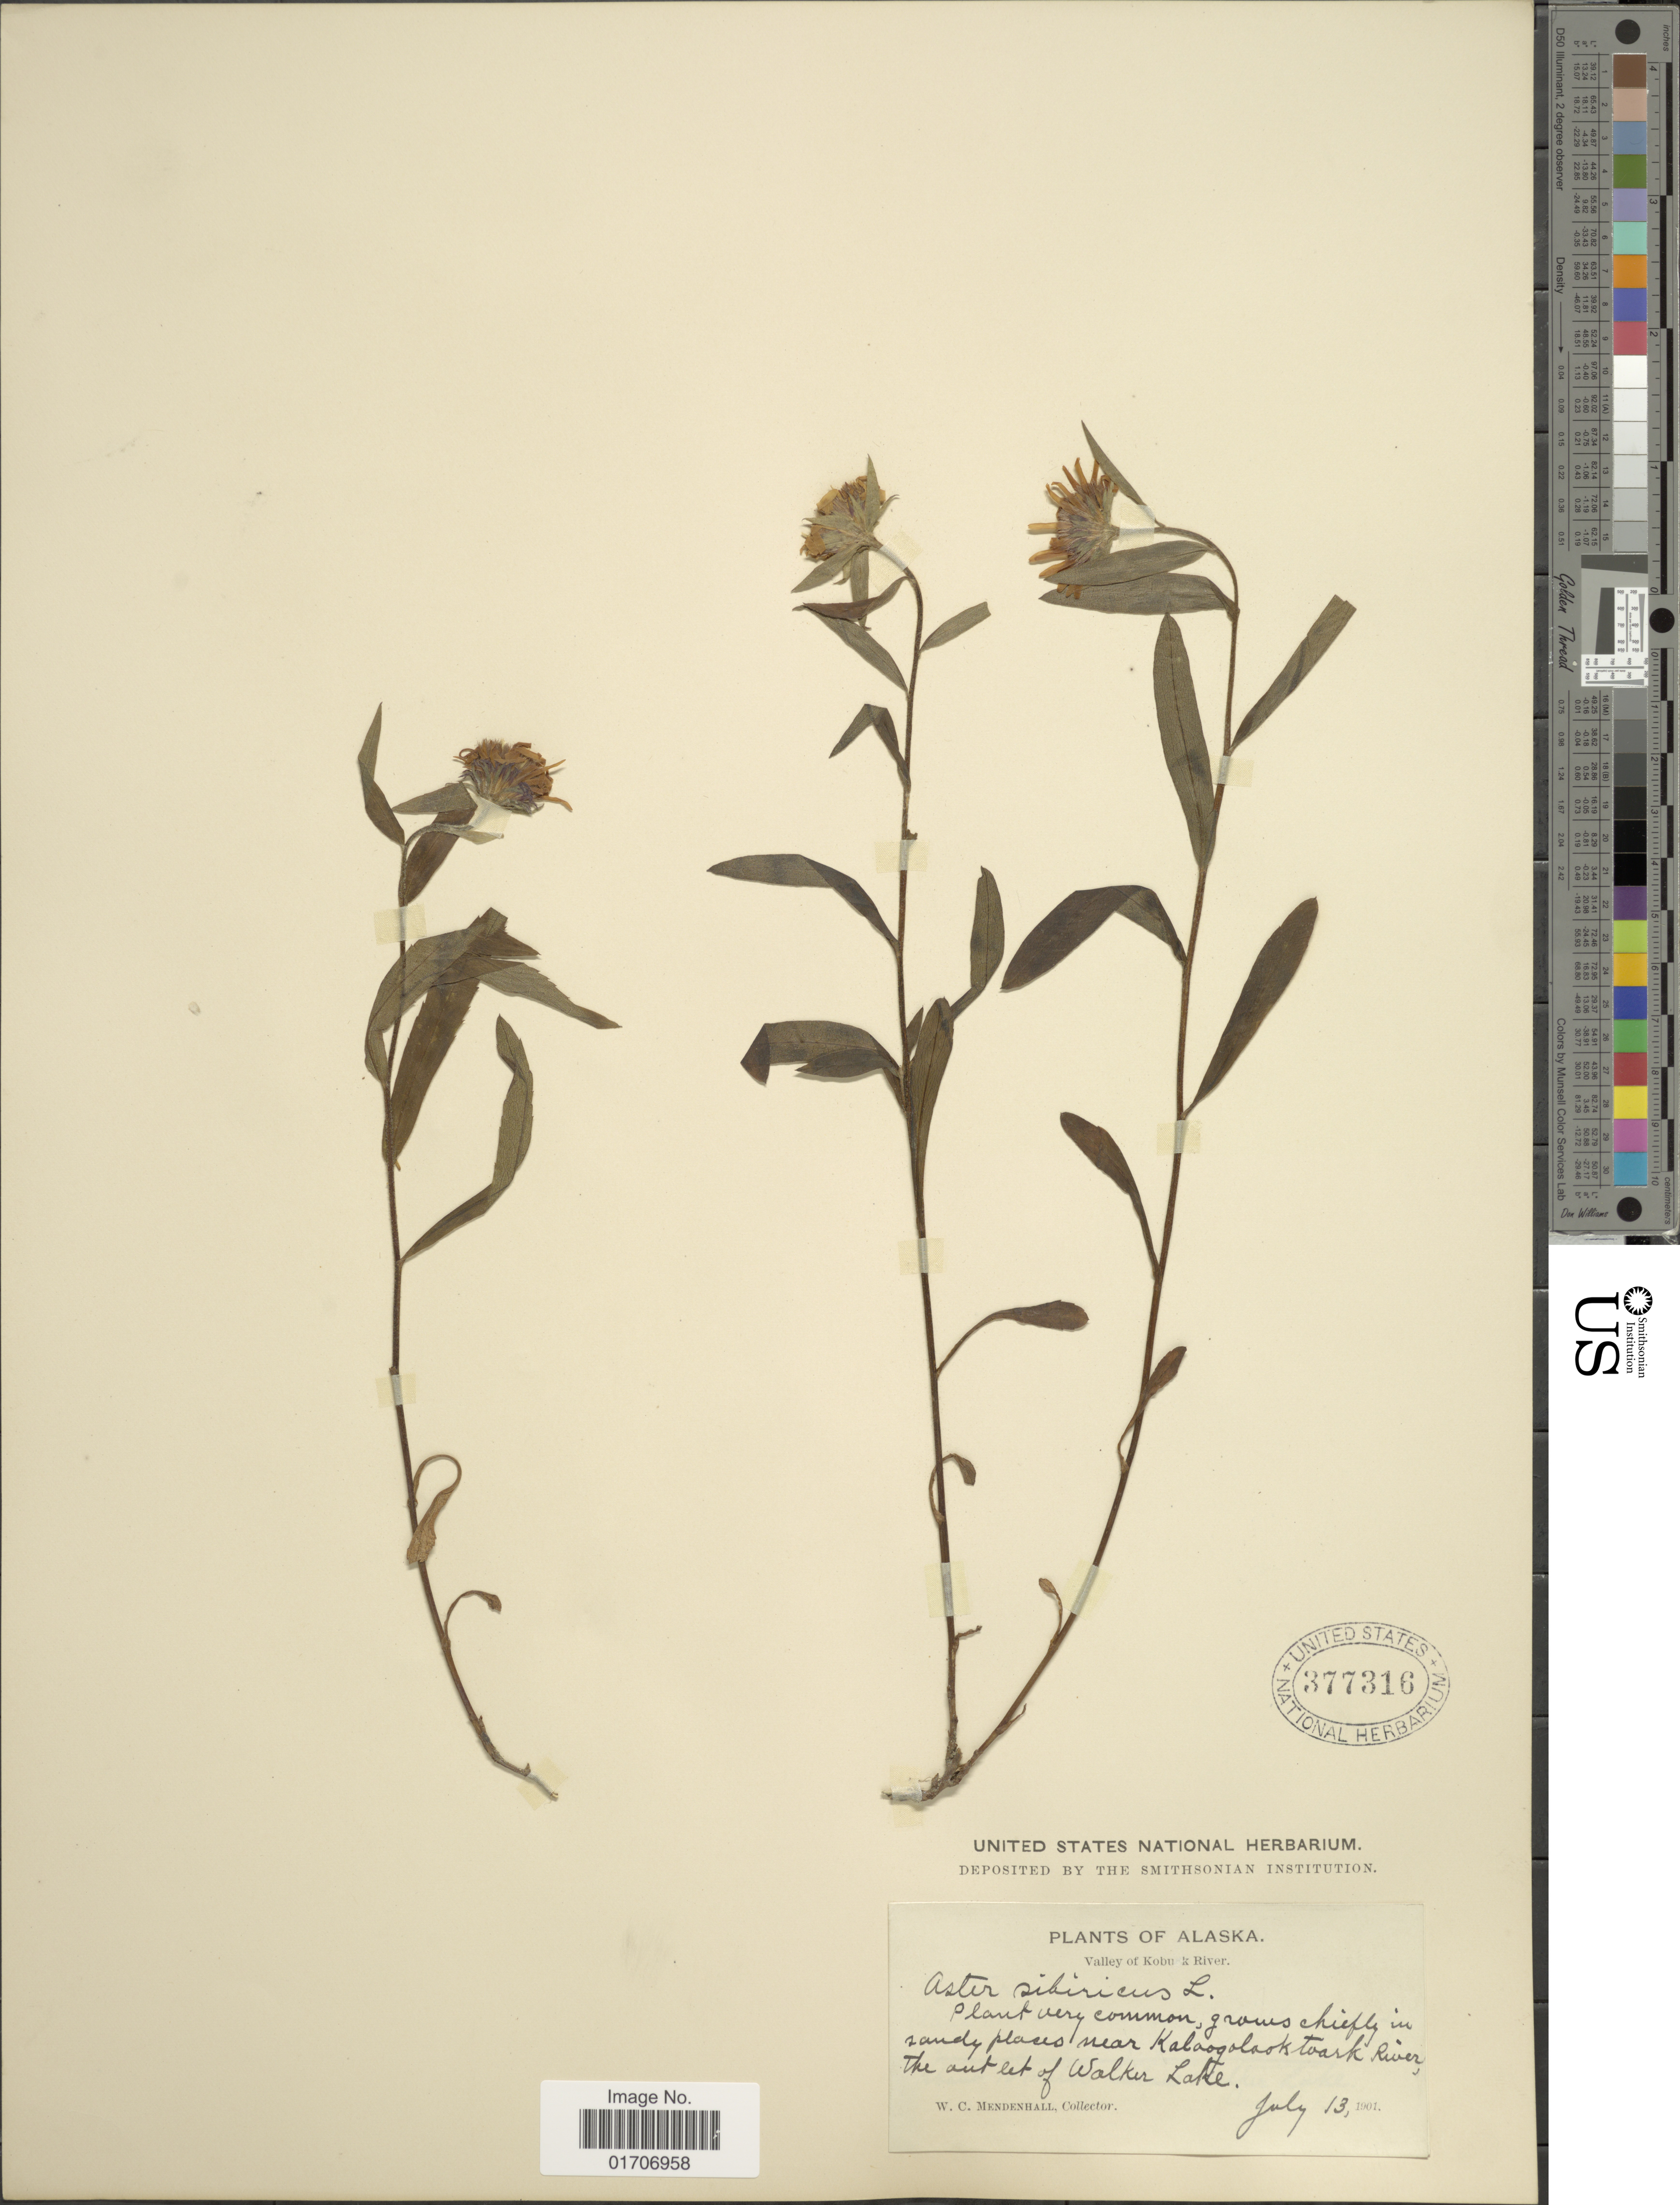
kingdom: Plantae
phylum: Tracheophyta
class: Magnoliopsida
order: Asterales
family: Asteraceae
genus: Eurybia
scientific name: Eurybia sibirica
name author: (L.) G.L. Nesom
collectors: W. Mendenhall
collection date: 1901-07-13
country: United States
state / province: Alaska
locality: Valley of Kobuk River. Sandy places near Kaloogolooktoark River, the outlet of Walker Lake.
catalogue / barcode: US 377316